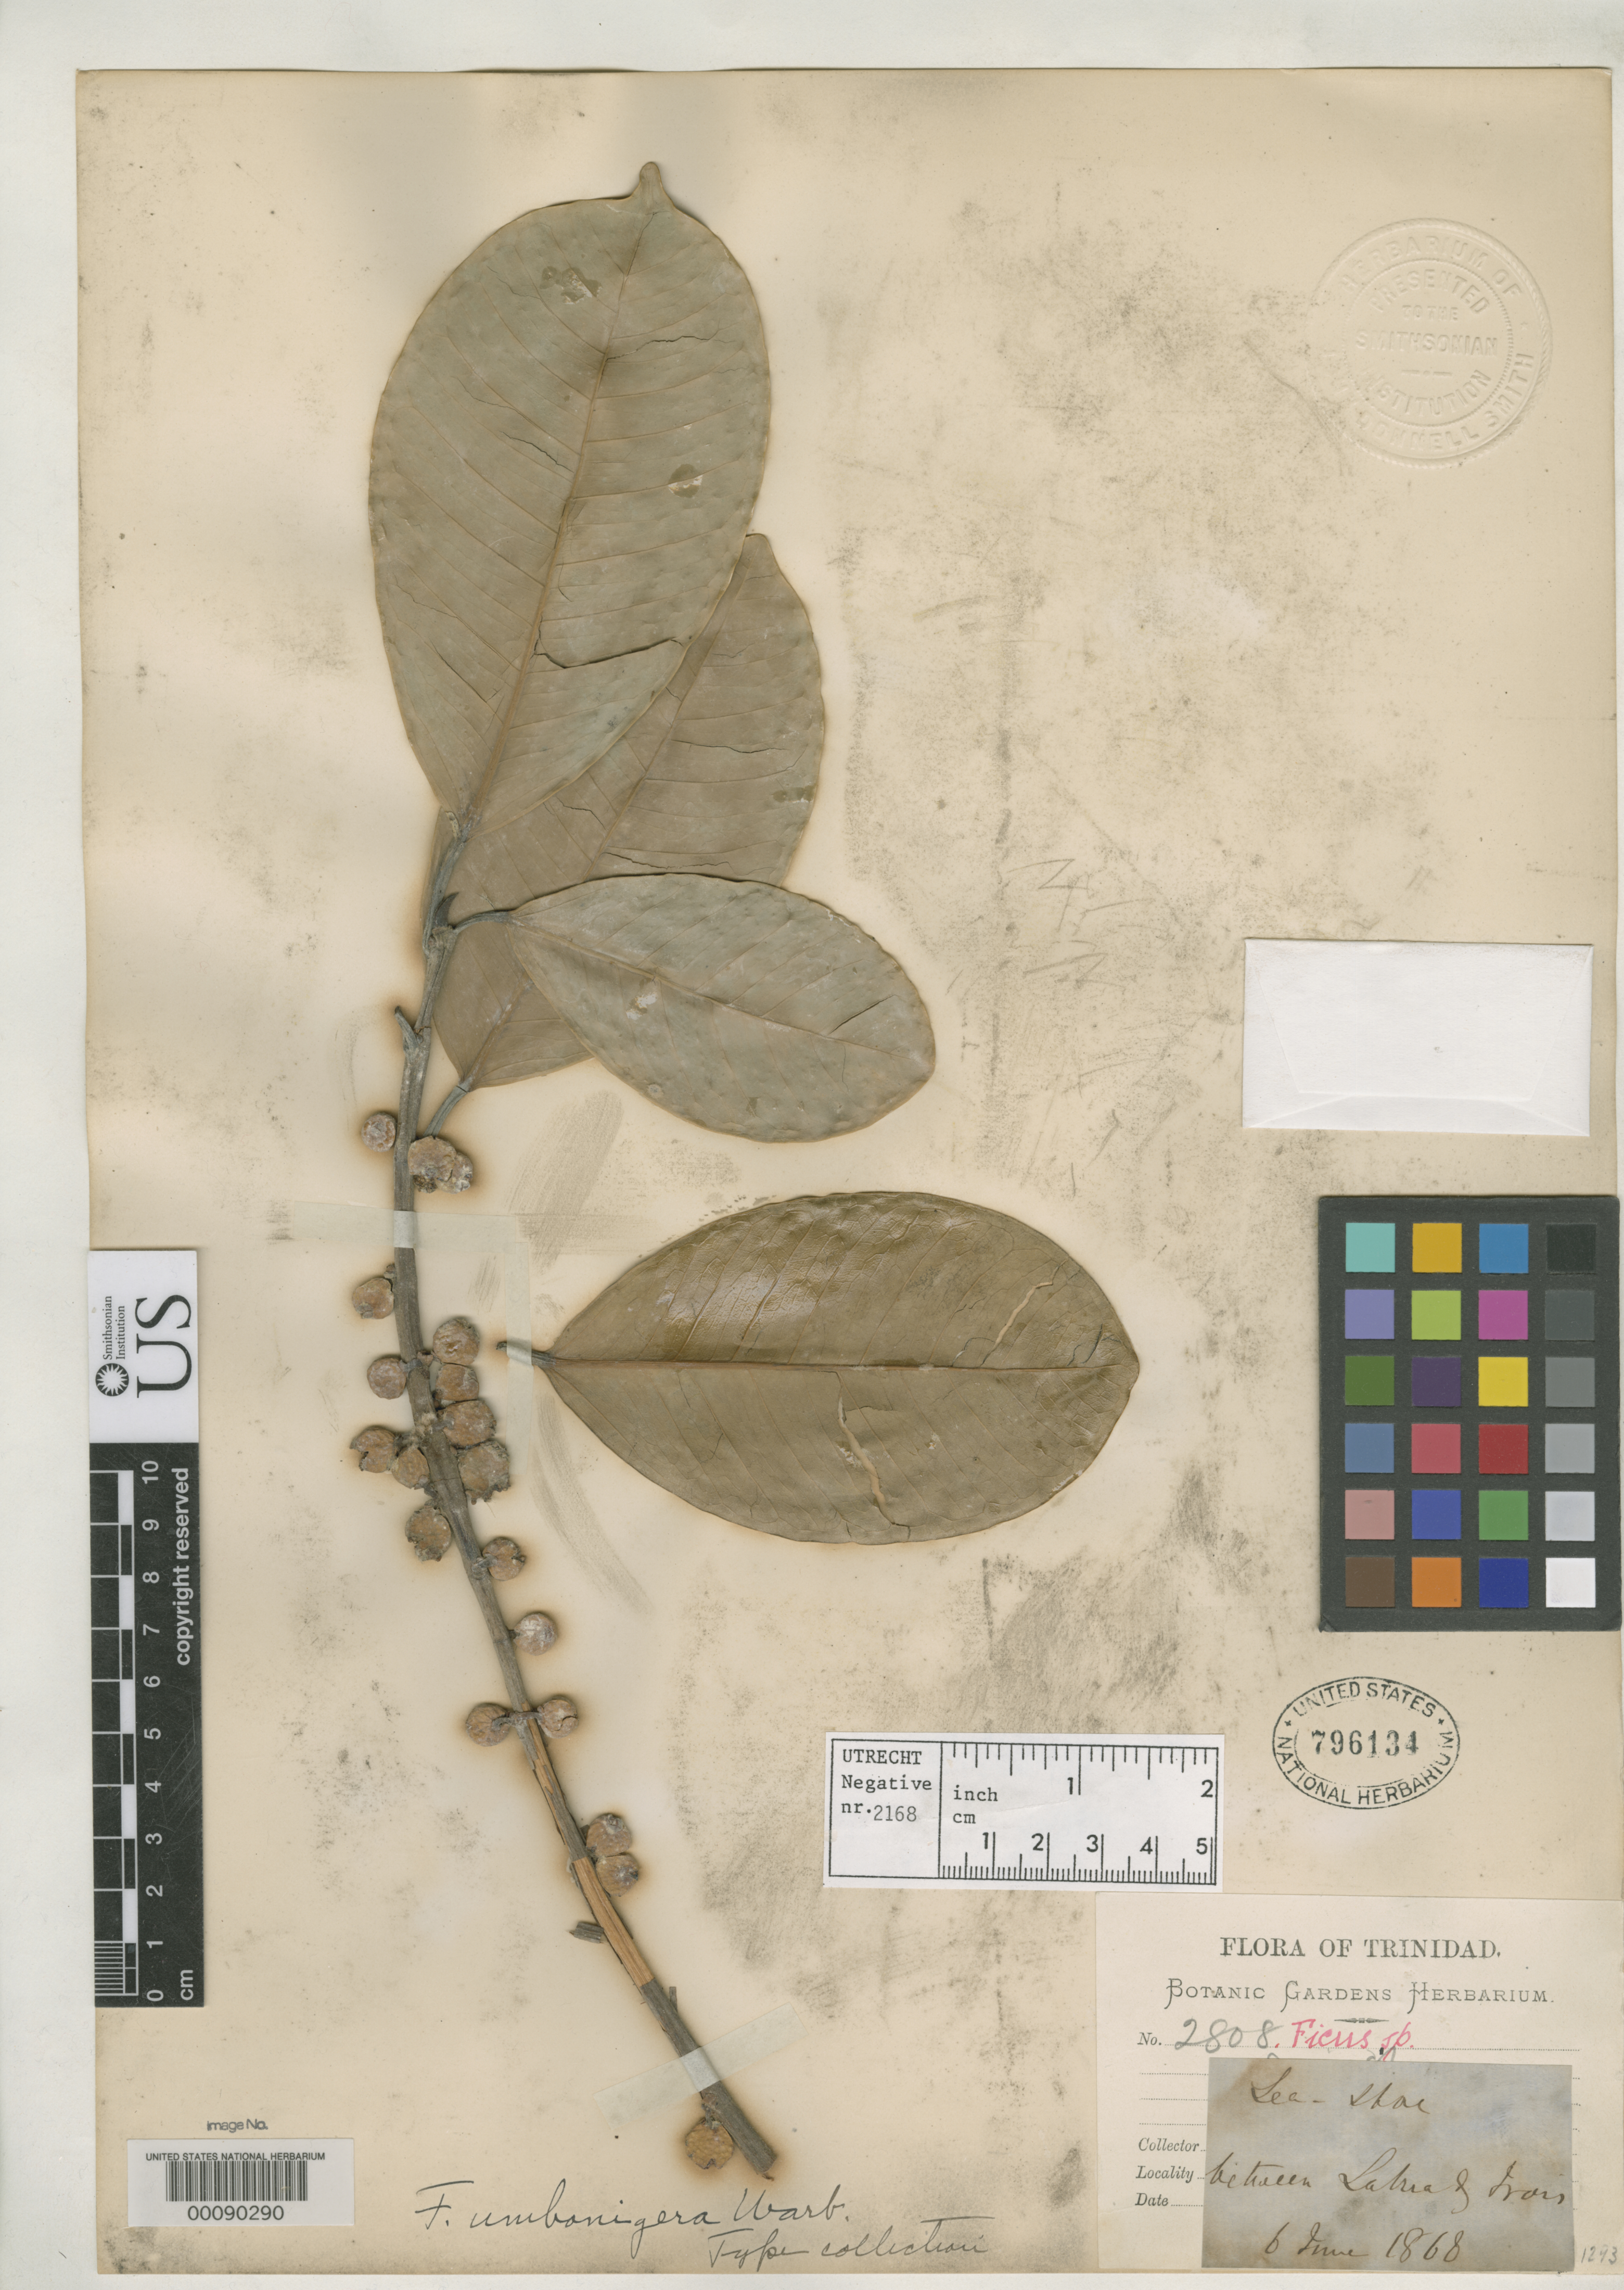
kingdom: Plantae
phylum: Tracheophyta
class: Magnoliopsida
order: Rosales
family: Moraceae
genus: Ficus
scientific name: Ficus umbonigera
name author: Warb. in Urb.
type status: Isotype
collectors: J. H. Hart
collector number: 2808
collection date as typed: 06 Jun 1868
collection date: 1868-06-06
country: Trinidad and Tobago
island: Trinidad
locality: Latrea et Irais.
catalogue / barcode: US 796134